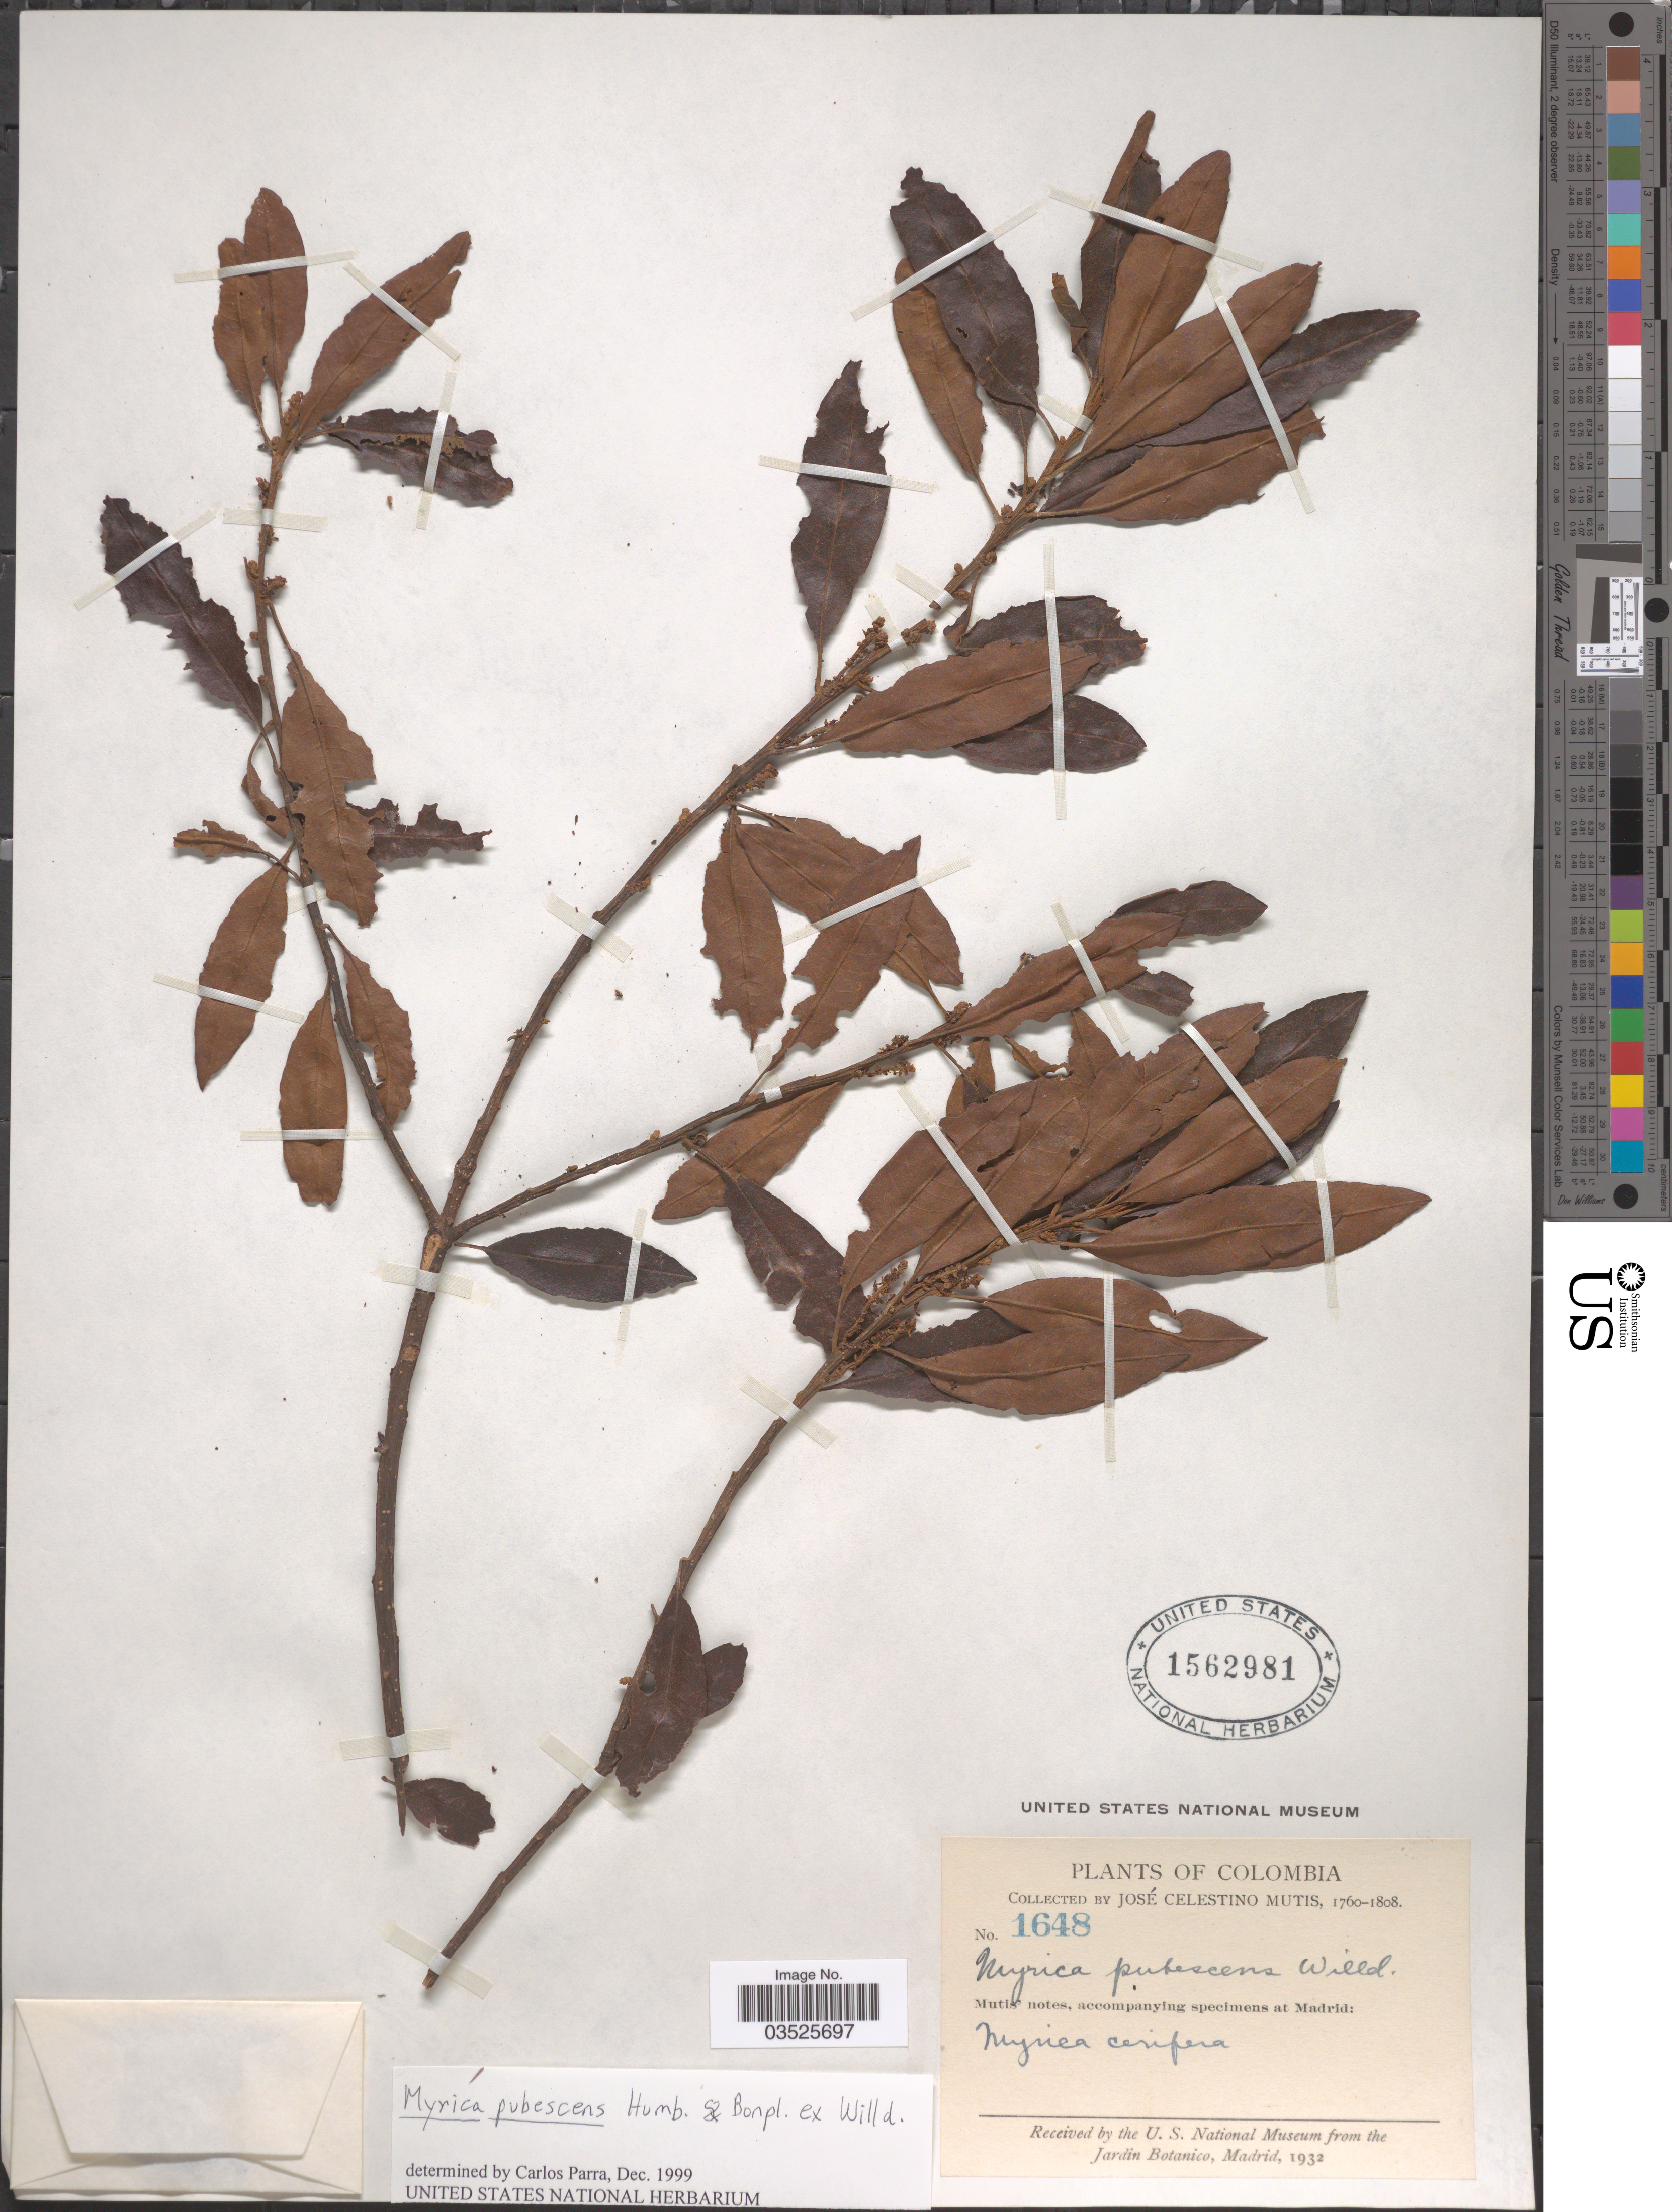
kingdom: Plantae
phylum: Tracheophyta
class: Magnoliopsida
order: Fagales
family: Myricaceae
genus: Myrica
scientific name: Myrica pubescens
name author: Humb. & Bonpl. ex Willd.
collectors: J. C. B. Mutis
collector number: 1648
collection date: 1760/1808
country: Colombia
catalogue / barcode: US 1562981